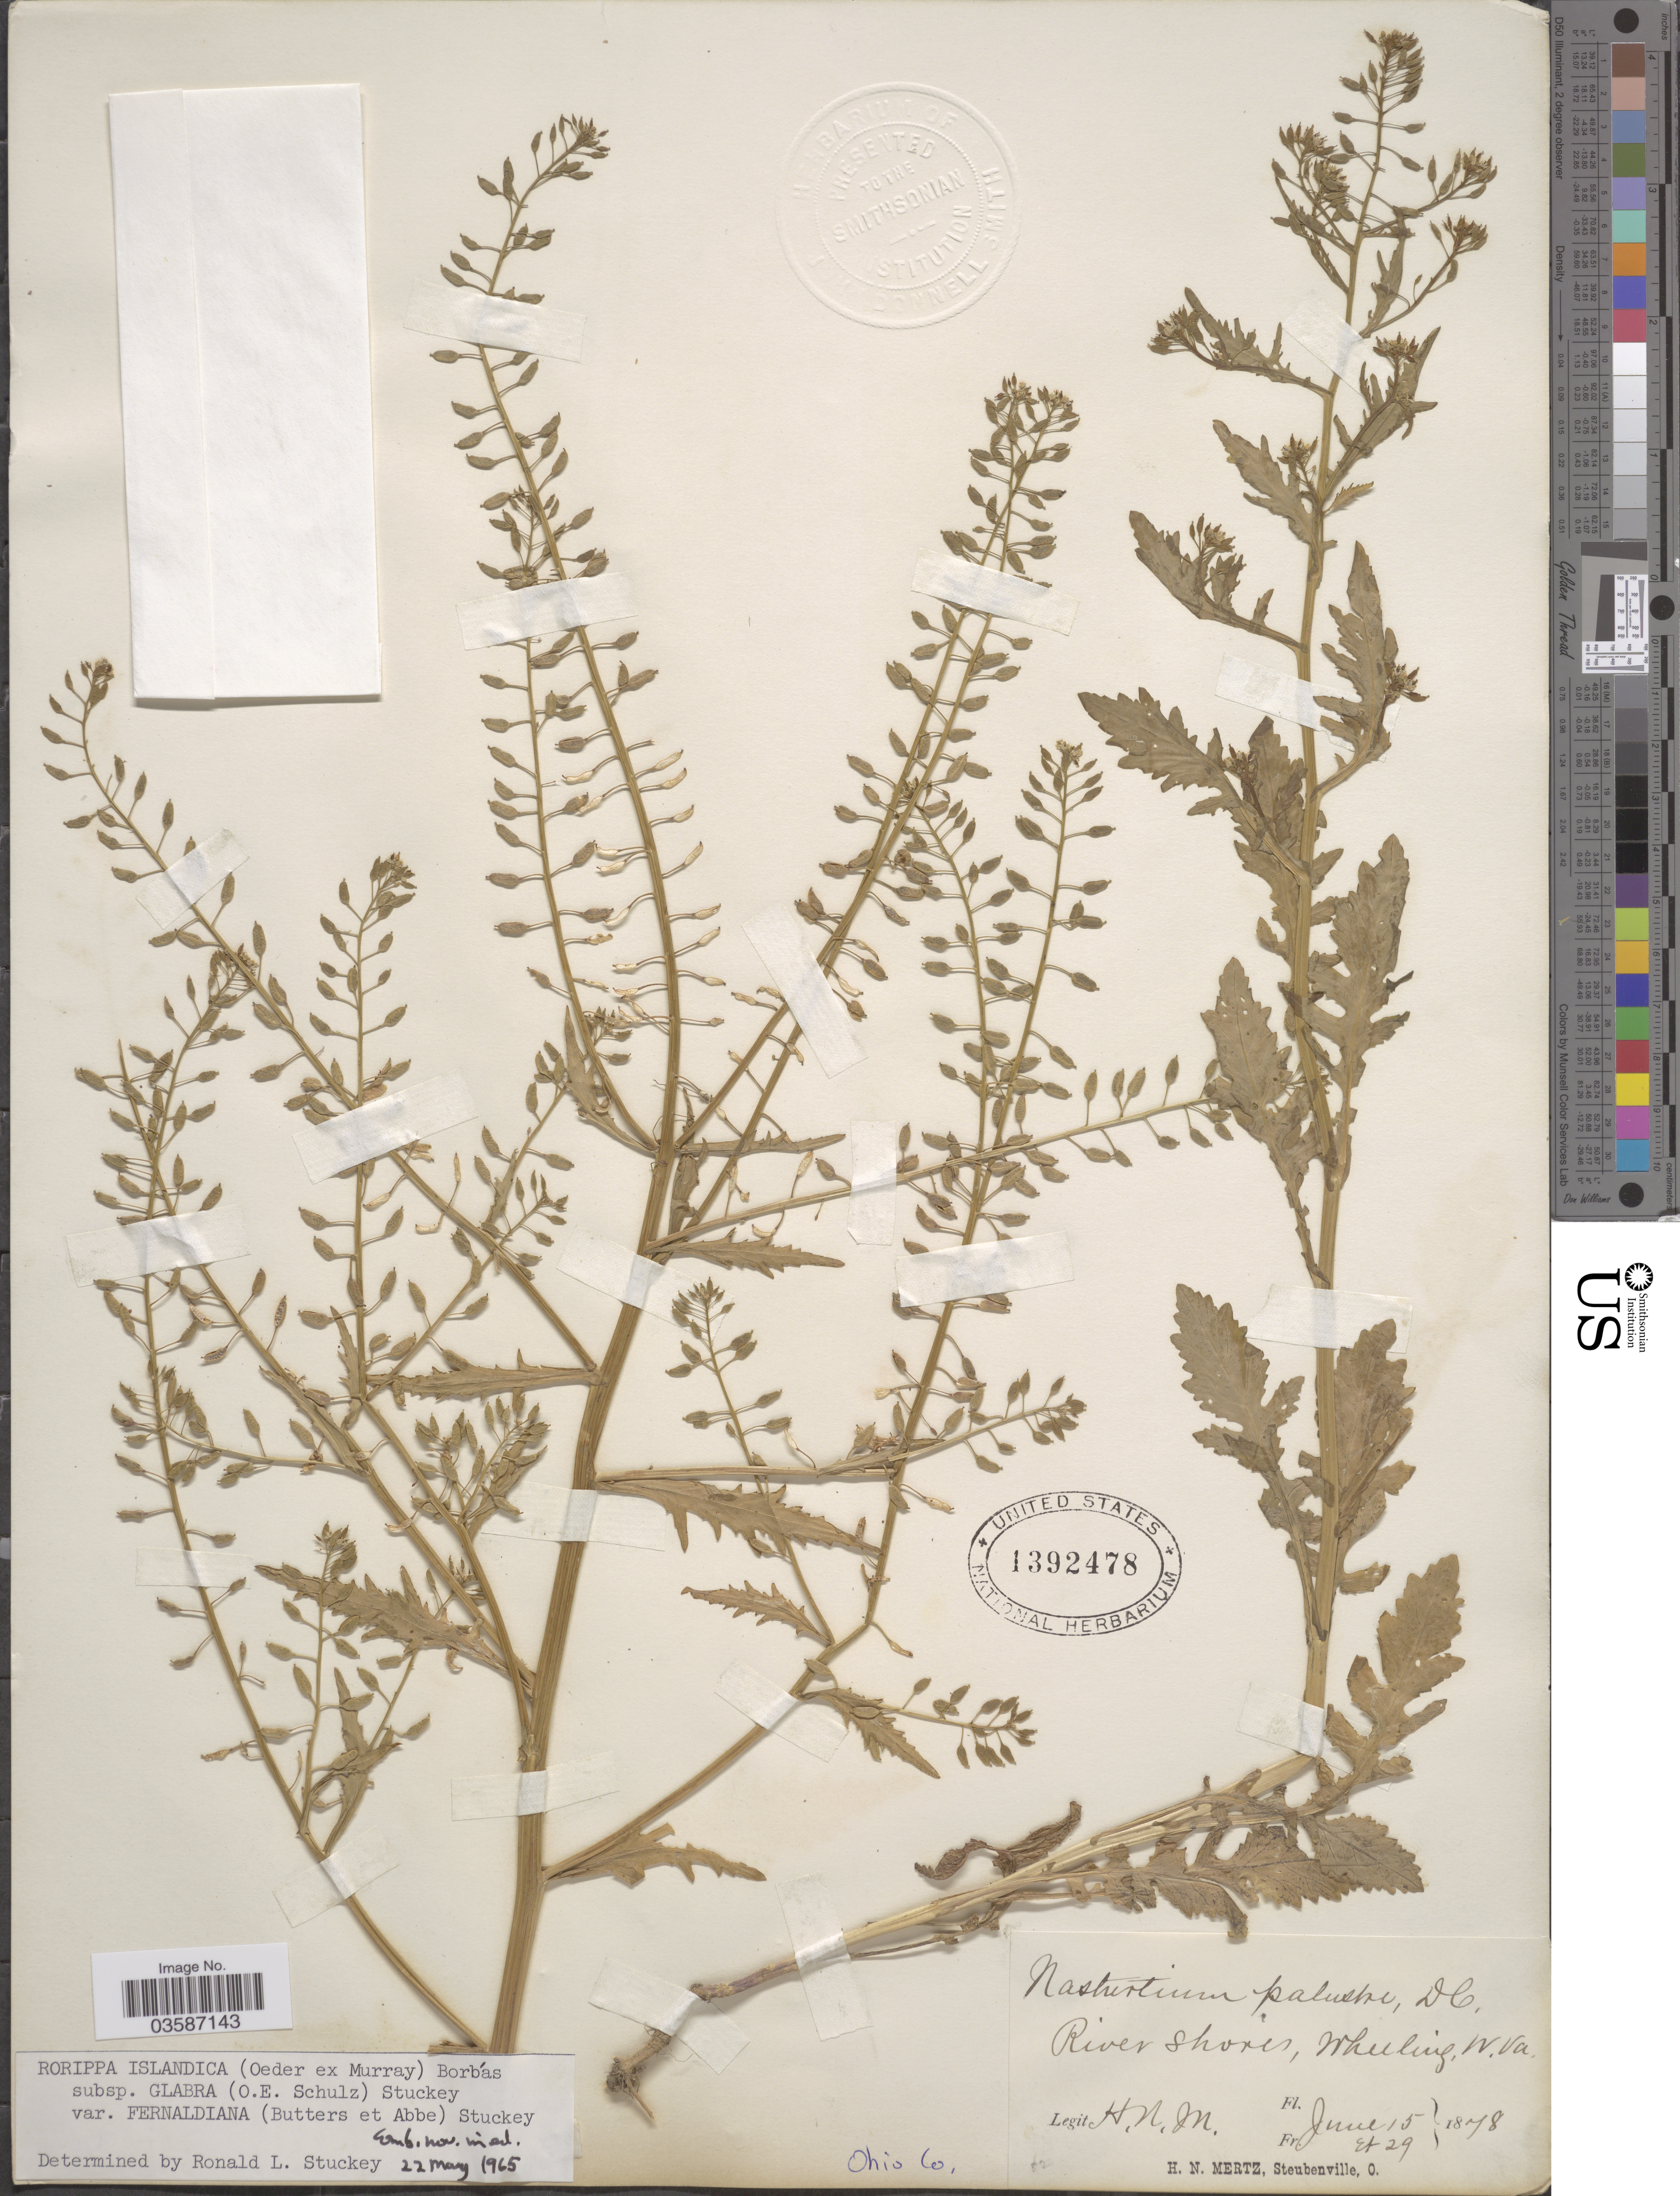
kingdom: Plantae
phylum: Tracheophyta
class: Magnoliopsida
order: Brassicales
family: Brassicaceae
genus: Rorippa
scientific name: Rorippa islandica var. fernaldiana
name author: Butters & Abbe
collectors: H. Mertz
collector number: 62*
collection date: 1878-06-15/1878-06-29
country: United States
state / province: West Virginia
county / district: Ohio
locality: River shores, Wheeling. Ohio Co.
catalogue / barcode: US 1392478